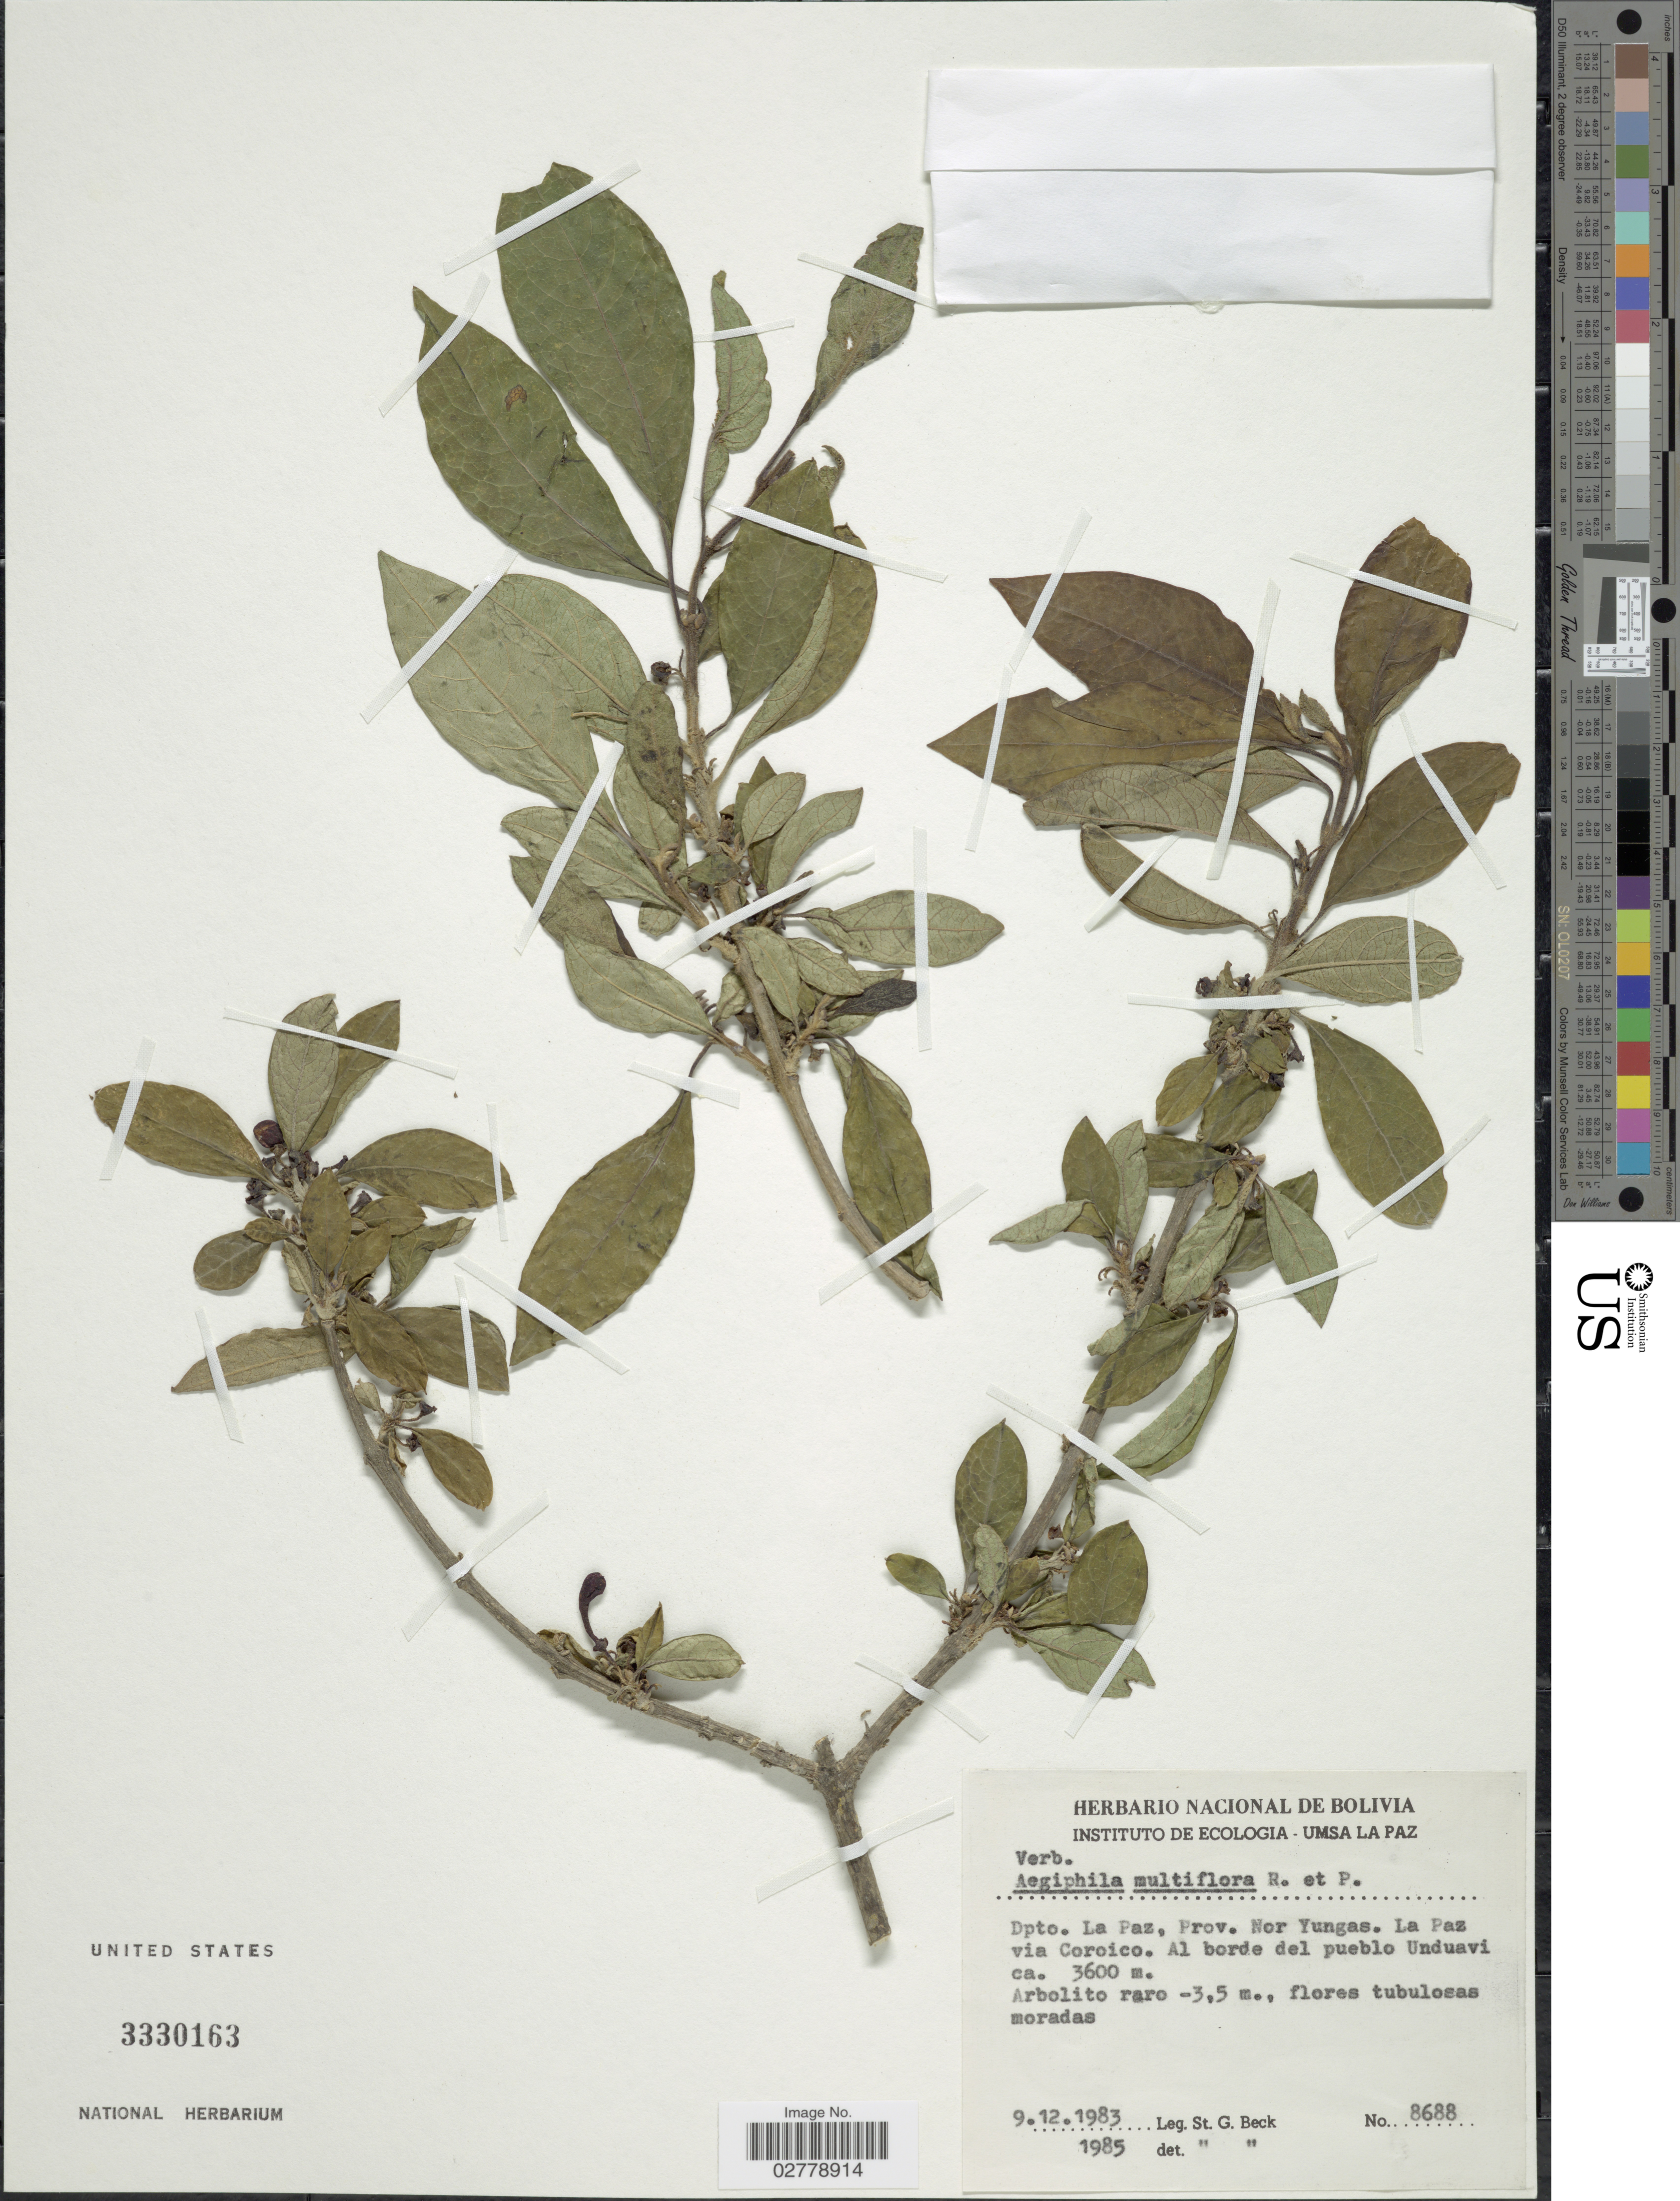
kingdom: Plantae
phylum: Tracheophyta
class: Magnoliopsida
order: Lamiales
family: Lamiaceae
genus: Aegiphila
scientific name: Aegiphila multiflora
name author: Ruiz & Pav.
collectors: S. G. Beck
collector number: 8688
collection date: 1983-12-09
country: Bolivia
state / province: La Paz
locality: Prov. Nor Yungas. La Paz via Coroico. Al borde del pueblo Unduavi.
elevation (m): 3600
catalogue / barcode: US 3330163